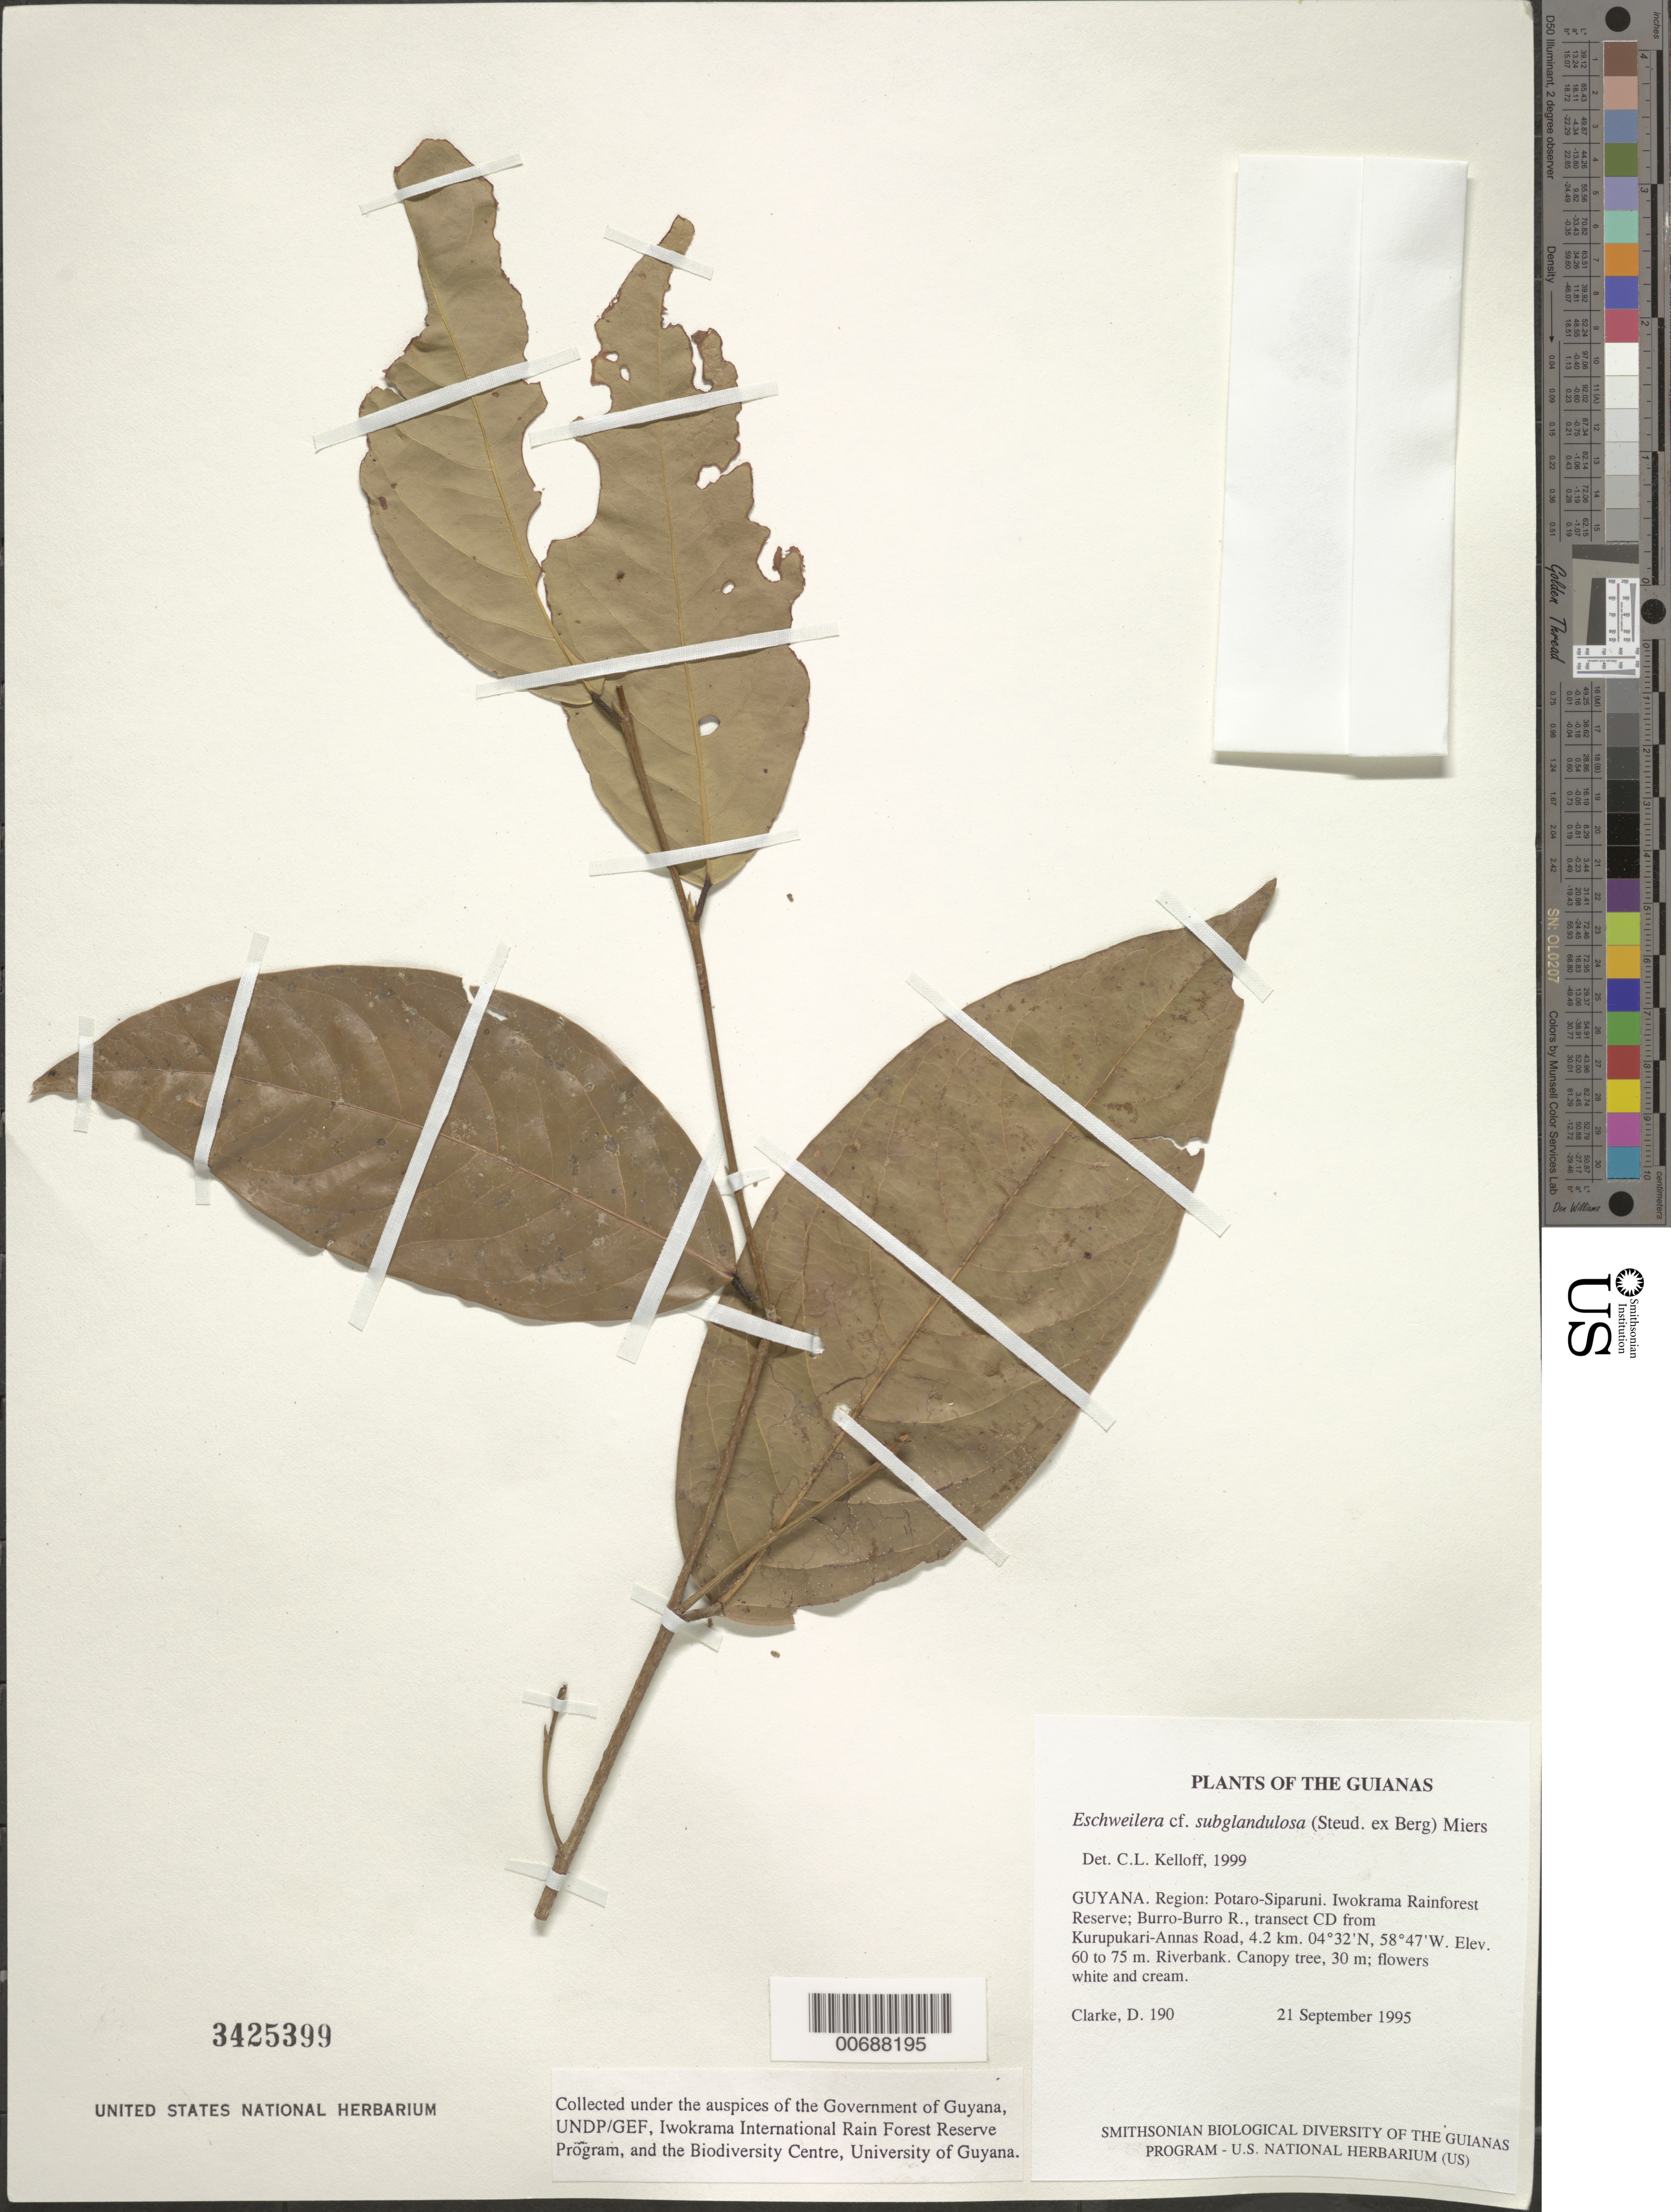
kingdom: Plantae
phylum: Tracheophyta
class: Magnoliopsida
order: Ericales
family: Lecythidaceae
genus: Eschweilera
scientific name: Eschweilera subglandulosa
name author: (Steud. ex Berg) Miers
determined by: Kelloff, Carol L., (US), Smithsonian Institution - National Museum of Natural History (UNITED STATES)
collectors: H. D. Clarke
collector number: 190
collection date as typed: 21 September 1995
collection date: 1995-09-21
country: Guyana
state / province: Potaro-Siparuni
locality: Iwokrama Rainforest Reserve; Burro-Burro R., transect CD from Kurupukari-Annas Road, 4.2 km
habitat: Riverbank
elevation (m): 60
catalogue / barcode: US 3425399